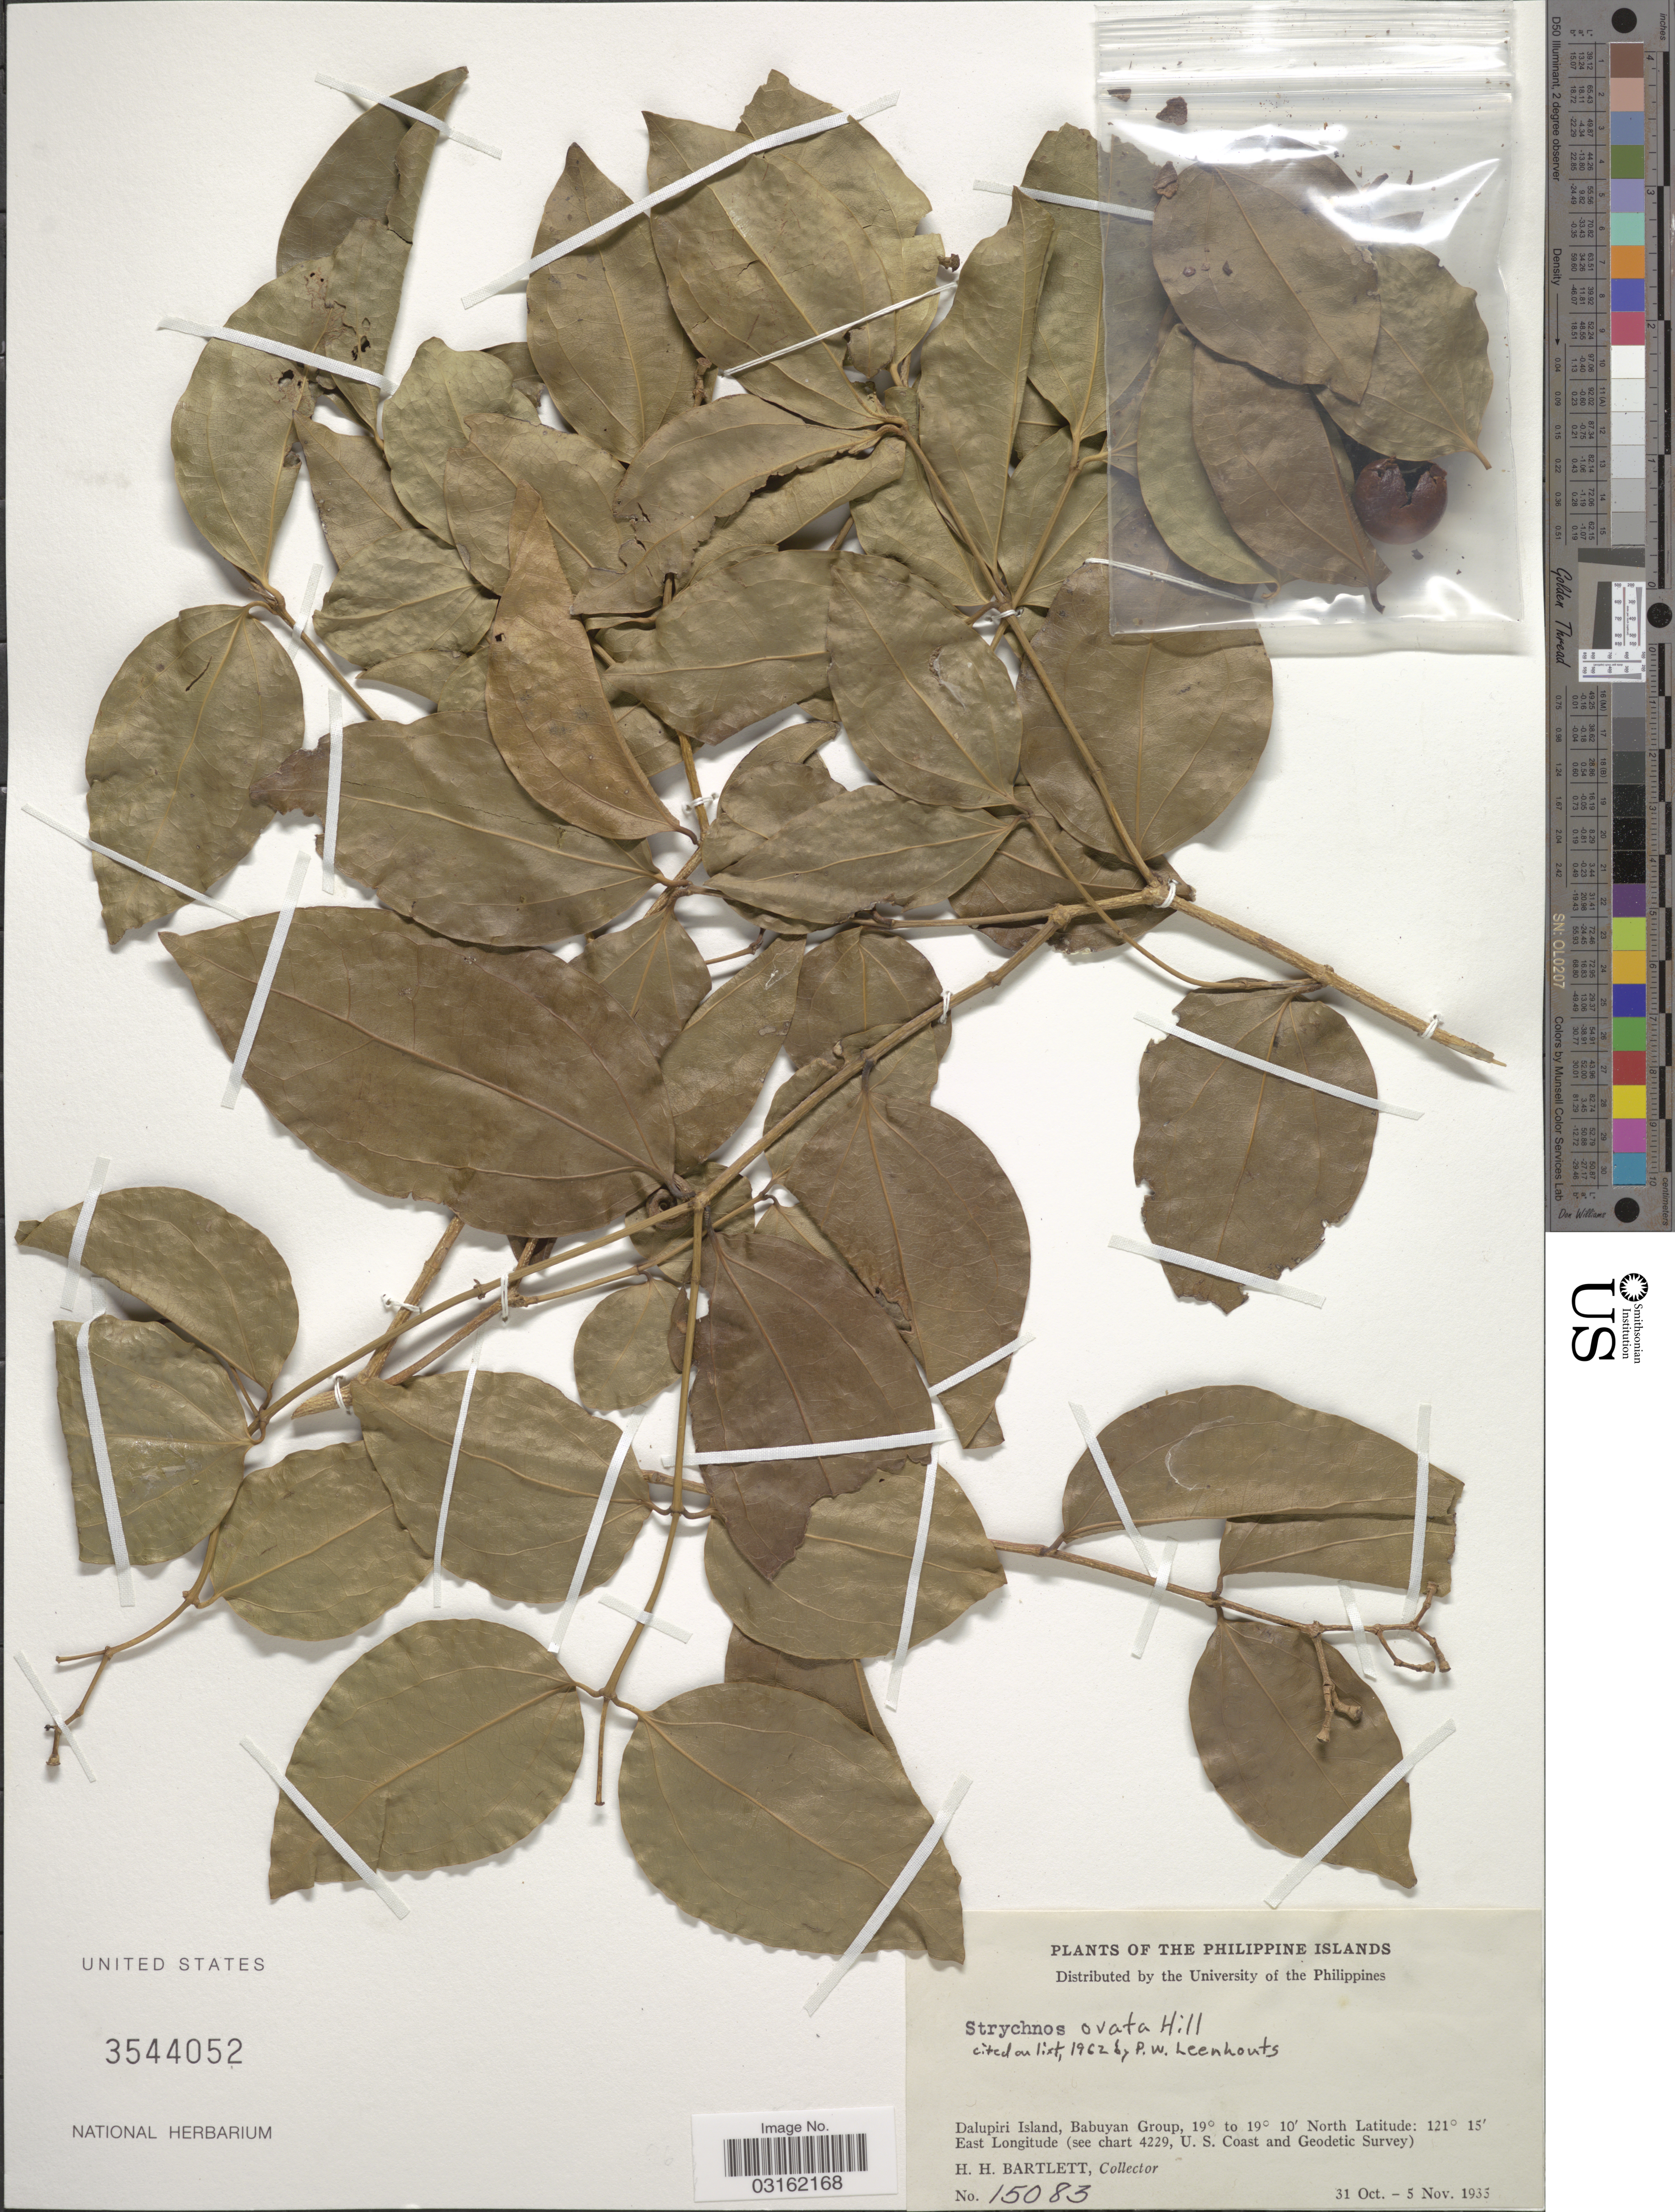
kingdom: Plantae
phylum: Tracheophyta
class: Magnoliopsida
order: Gentianales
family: Loganiaceae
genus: Strychnos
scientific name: Strychnos ovata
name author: A.W. Hill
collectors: H. H. Bartlett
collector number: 15083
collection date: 1935-10-31/1935-11-05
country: Philippines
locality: The Philippine Islands, Dalupiri Island, Babuyan Group.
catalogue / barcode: US 3544052